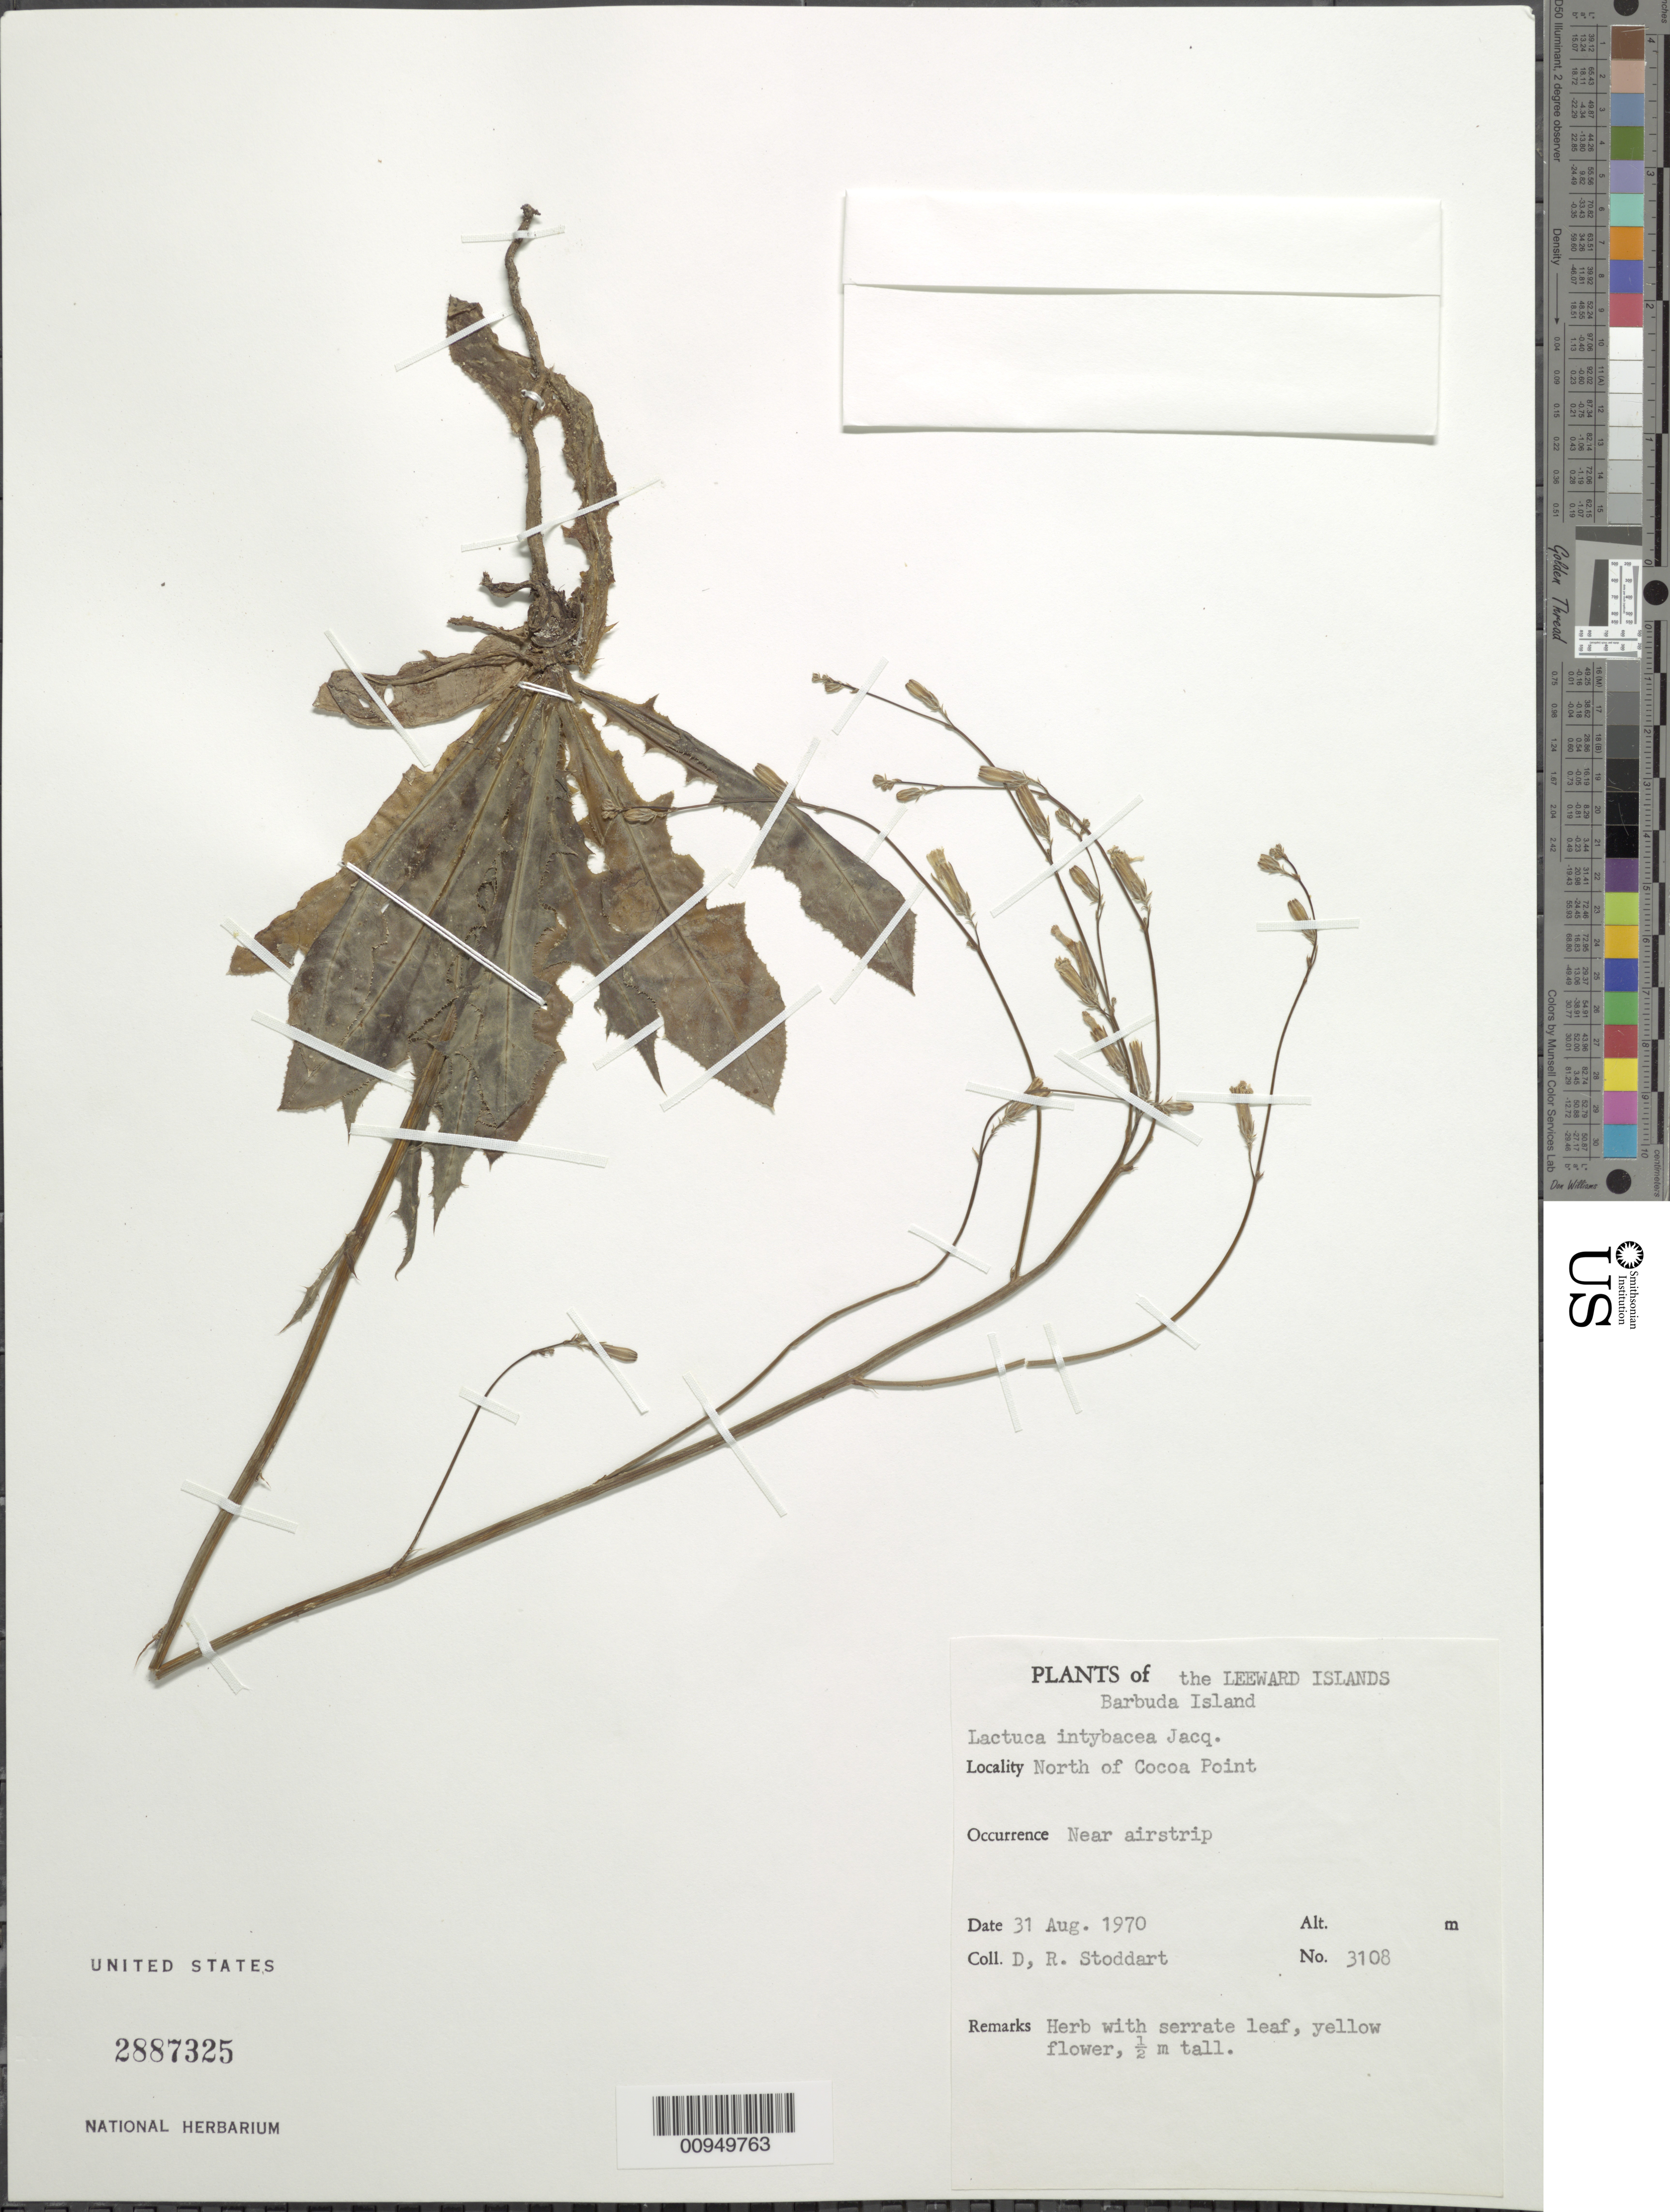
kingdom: Plantae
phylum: Tracheophyta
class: Magnoliopsida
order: Asterales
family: Asteraceae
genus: Launaea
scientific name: Launaea intybacea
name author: (Jacq.) Beauverd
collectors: D. R. Stoddart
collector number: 3108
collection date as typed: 31 Aug 1970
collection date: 1970-08-31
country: Antigua and Barbuda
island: Barbuda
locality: North of Cocoa Point, near airstrip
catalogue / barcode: US 2887325